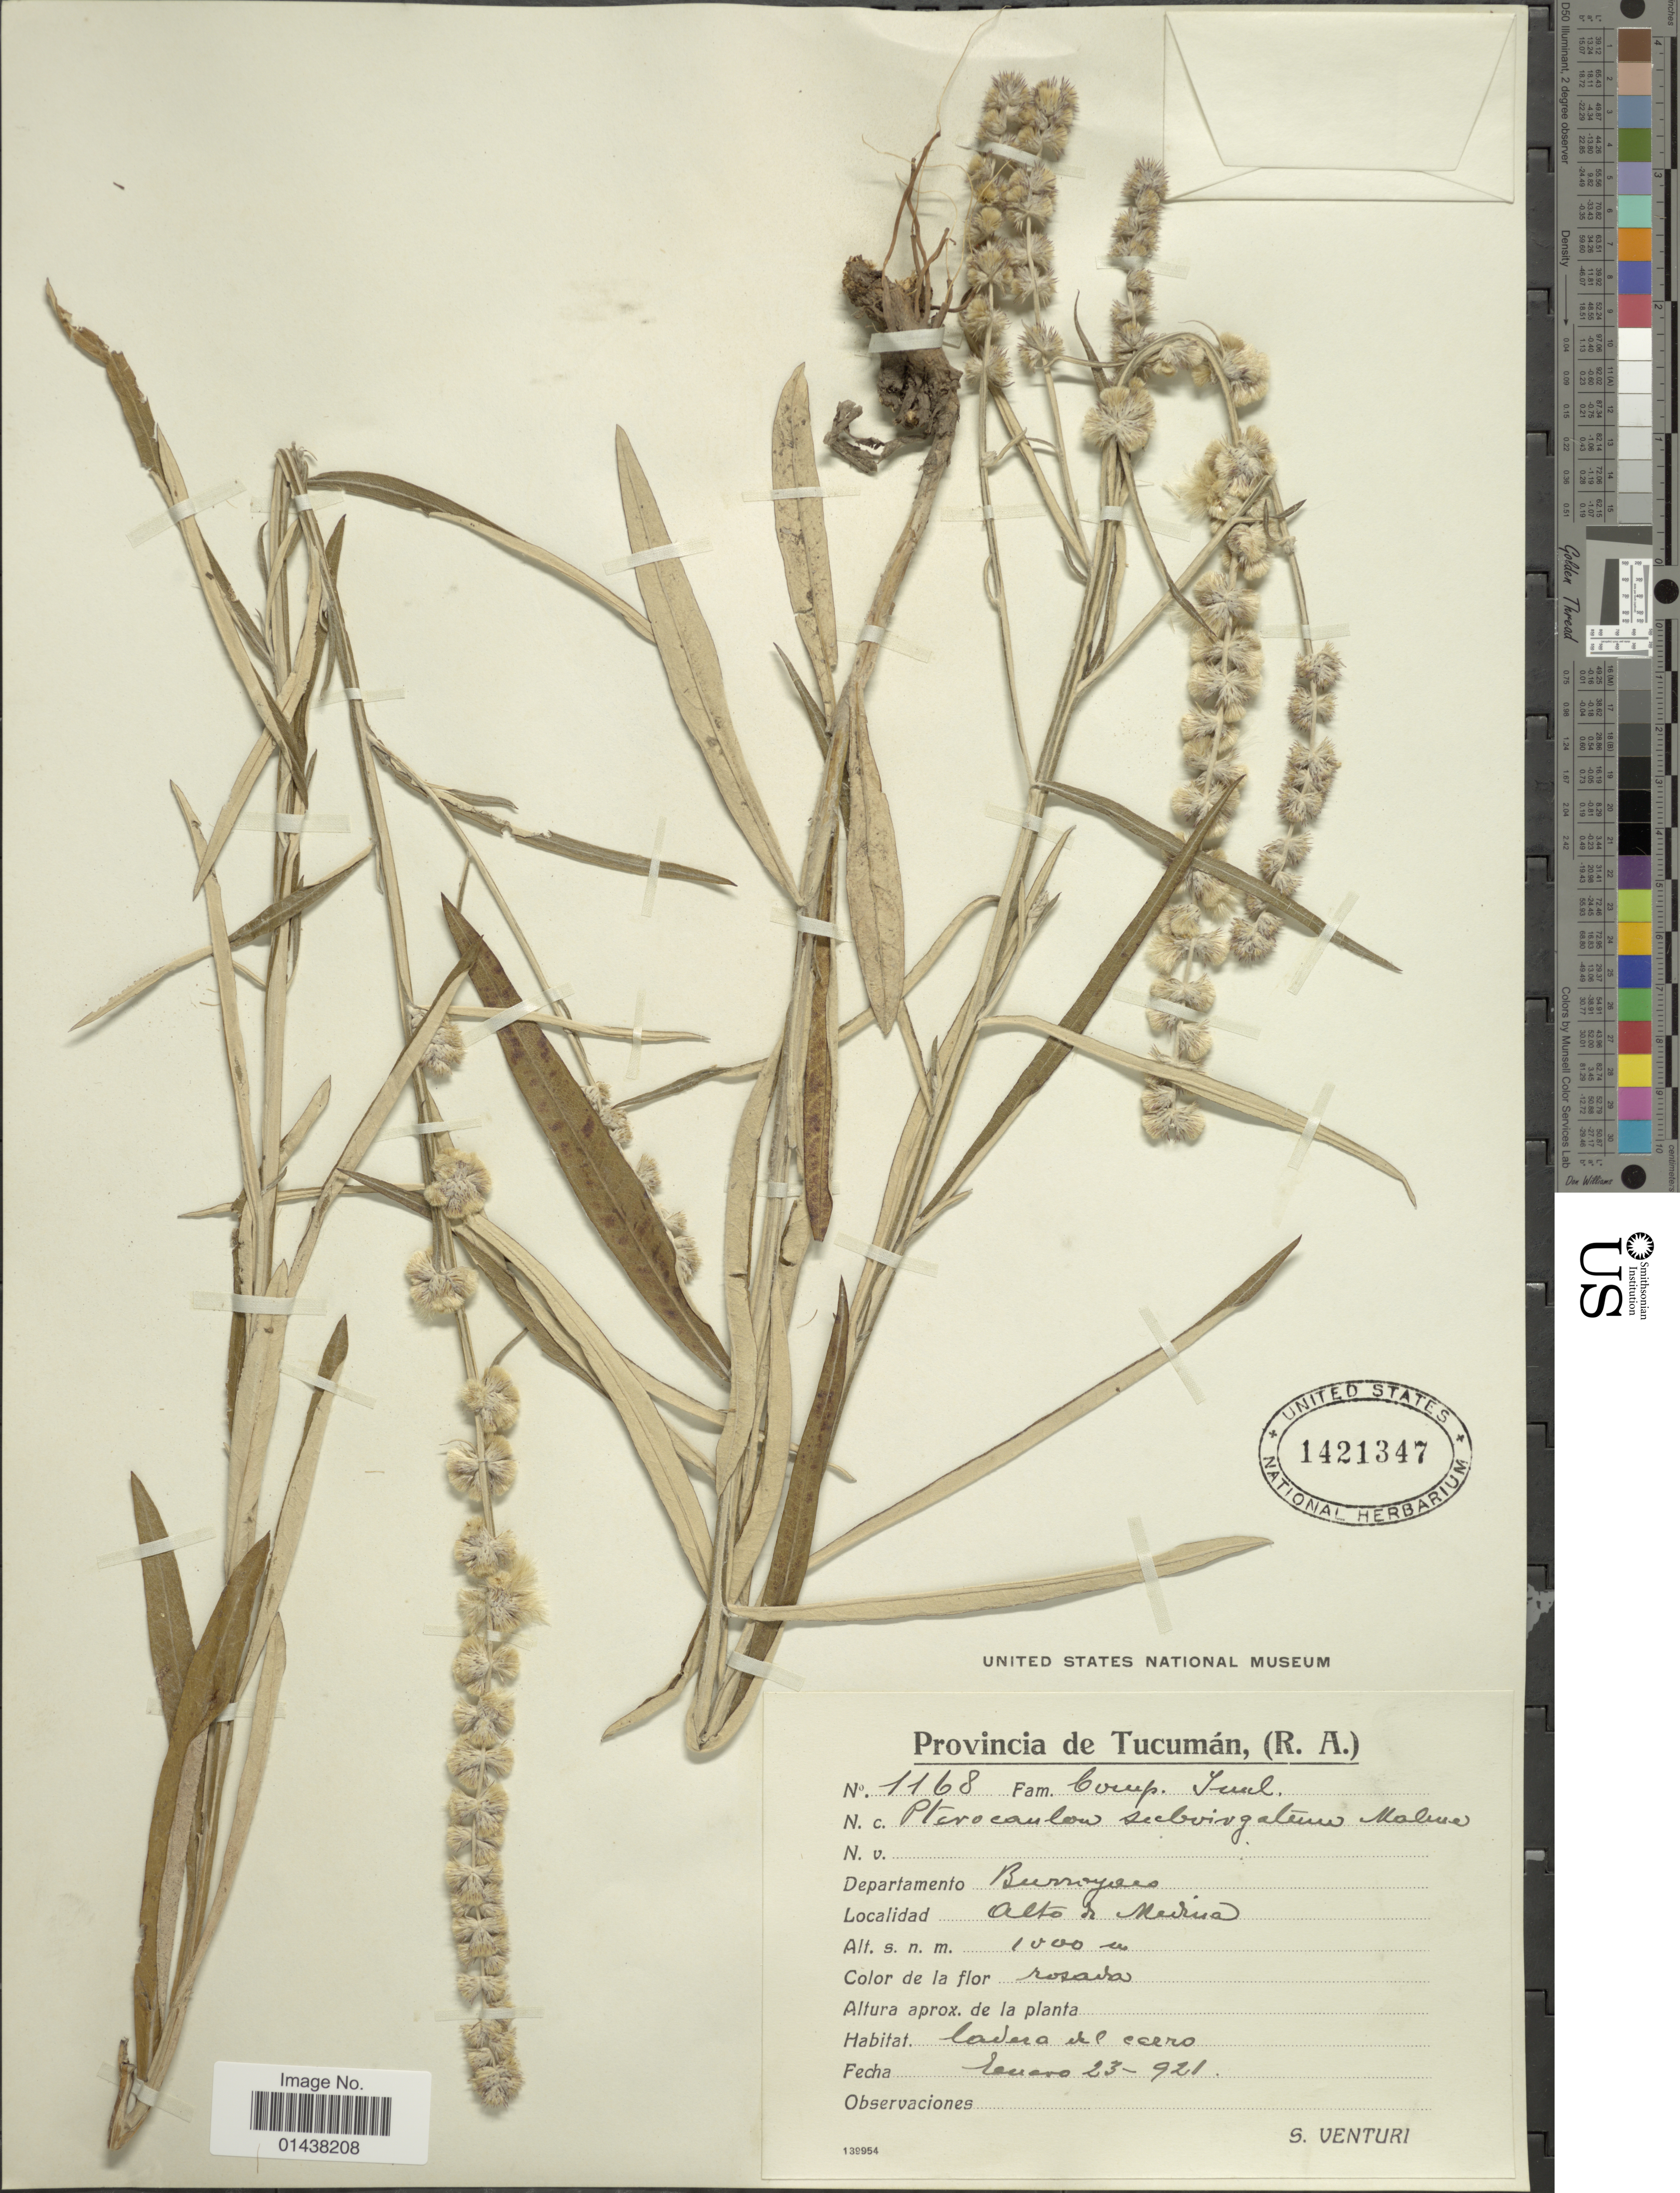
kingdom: Plantae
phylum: Tracheophyta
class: Magnoliopsida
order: Asterales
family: Asteraceae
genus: Pterocaulon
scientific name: Pterocaulon subvirgatum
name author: Malme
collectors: S. Venturi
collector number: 1168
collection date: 1921-01-23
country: Argentina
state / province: Tucumán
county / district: Burruyacú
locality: Alto de Medina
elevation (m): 1000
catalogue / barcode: US 1421347